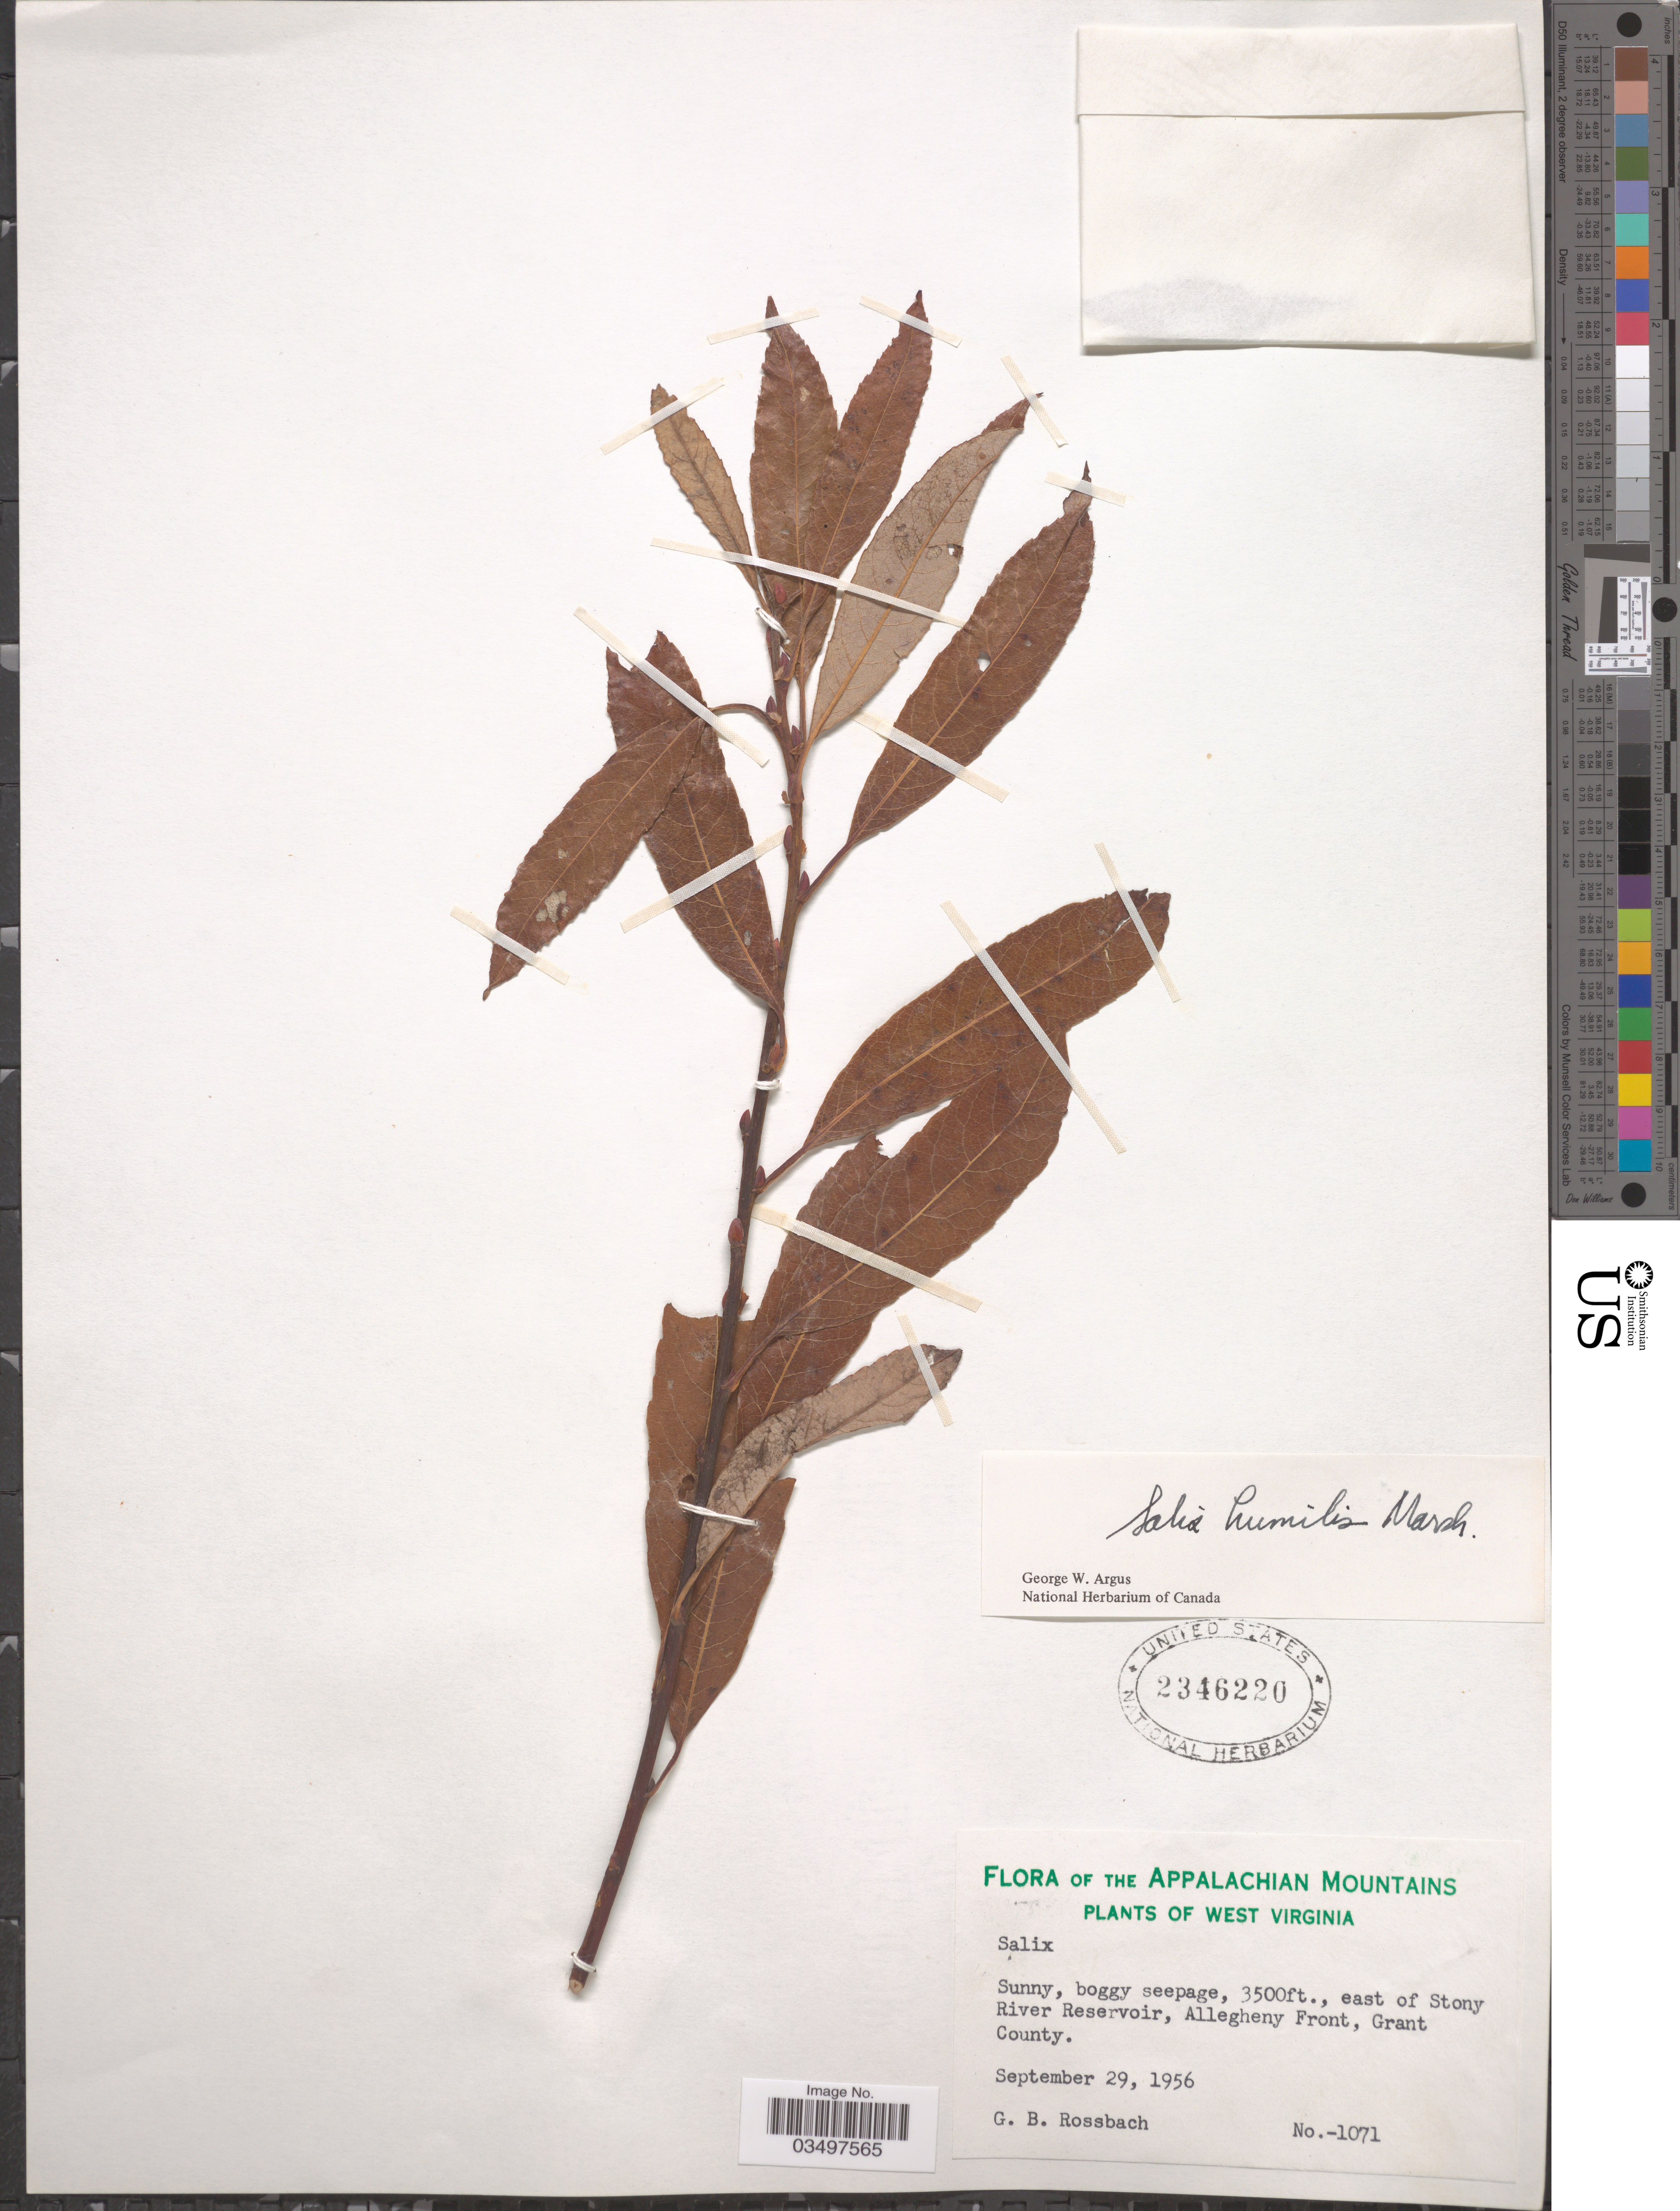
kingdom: Plantae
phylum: Tracheophyta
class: Magnoliopsida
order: Malpighiales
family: Salicaceae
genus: Salix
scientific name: Salix humilis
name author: Marshall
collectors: G. Rossbach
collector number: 1071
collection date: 1956-09-29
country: United States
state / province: West Virginia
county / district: Grant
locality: The Appalachian Mountains. East of Stony River Reservoir, Allegheny Front, Grant County.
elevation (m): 1067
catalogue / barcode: US 2346220